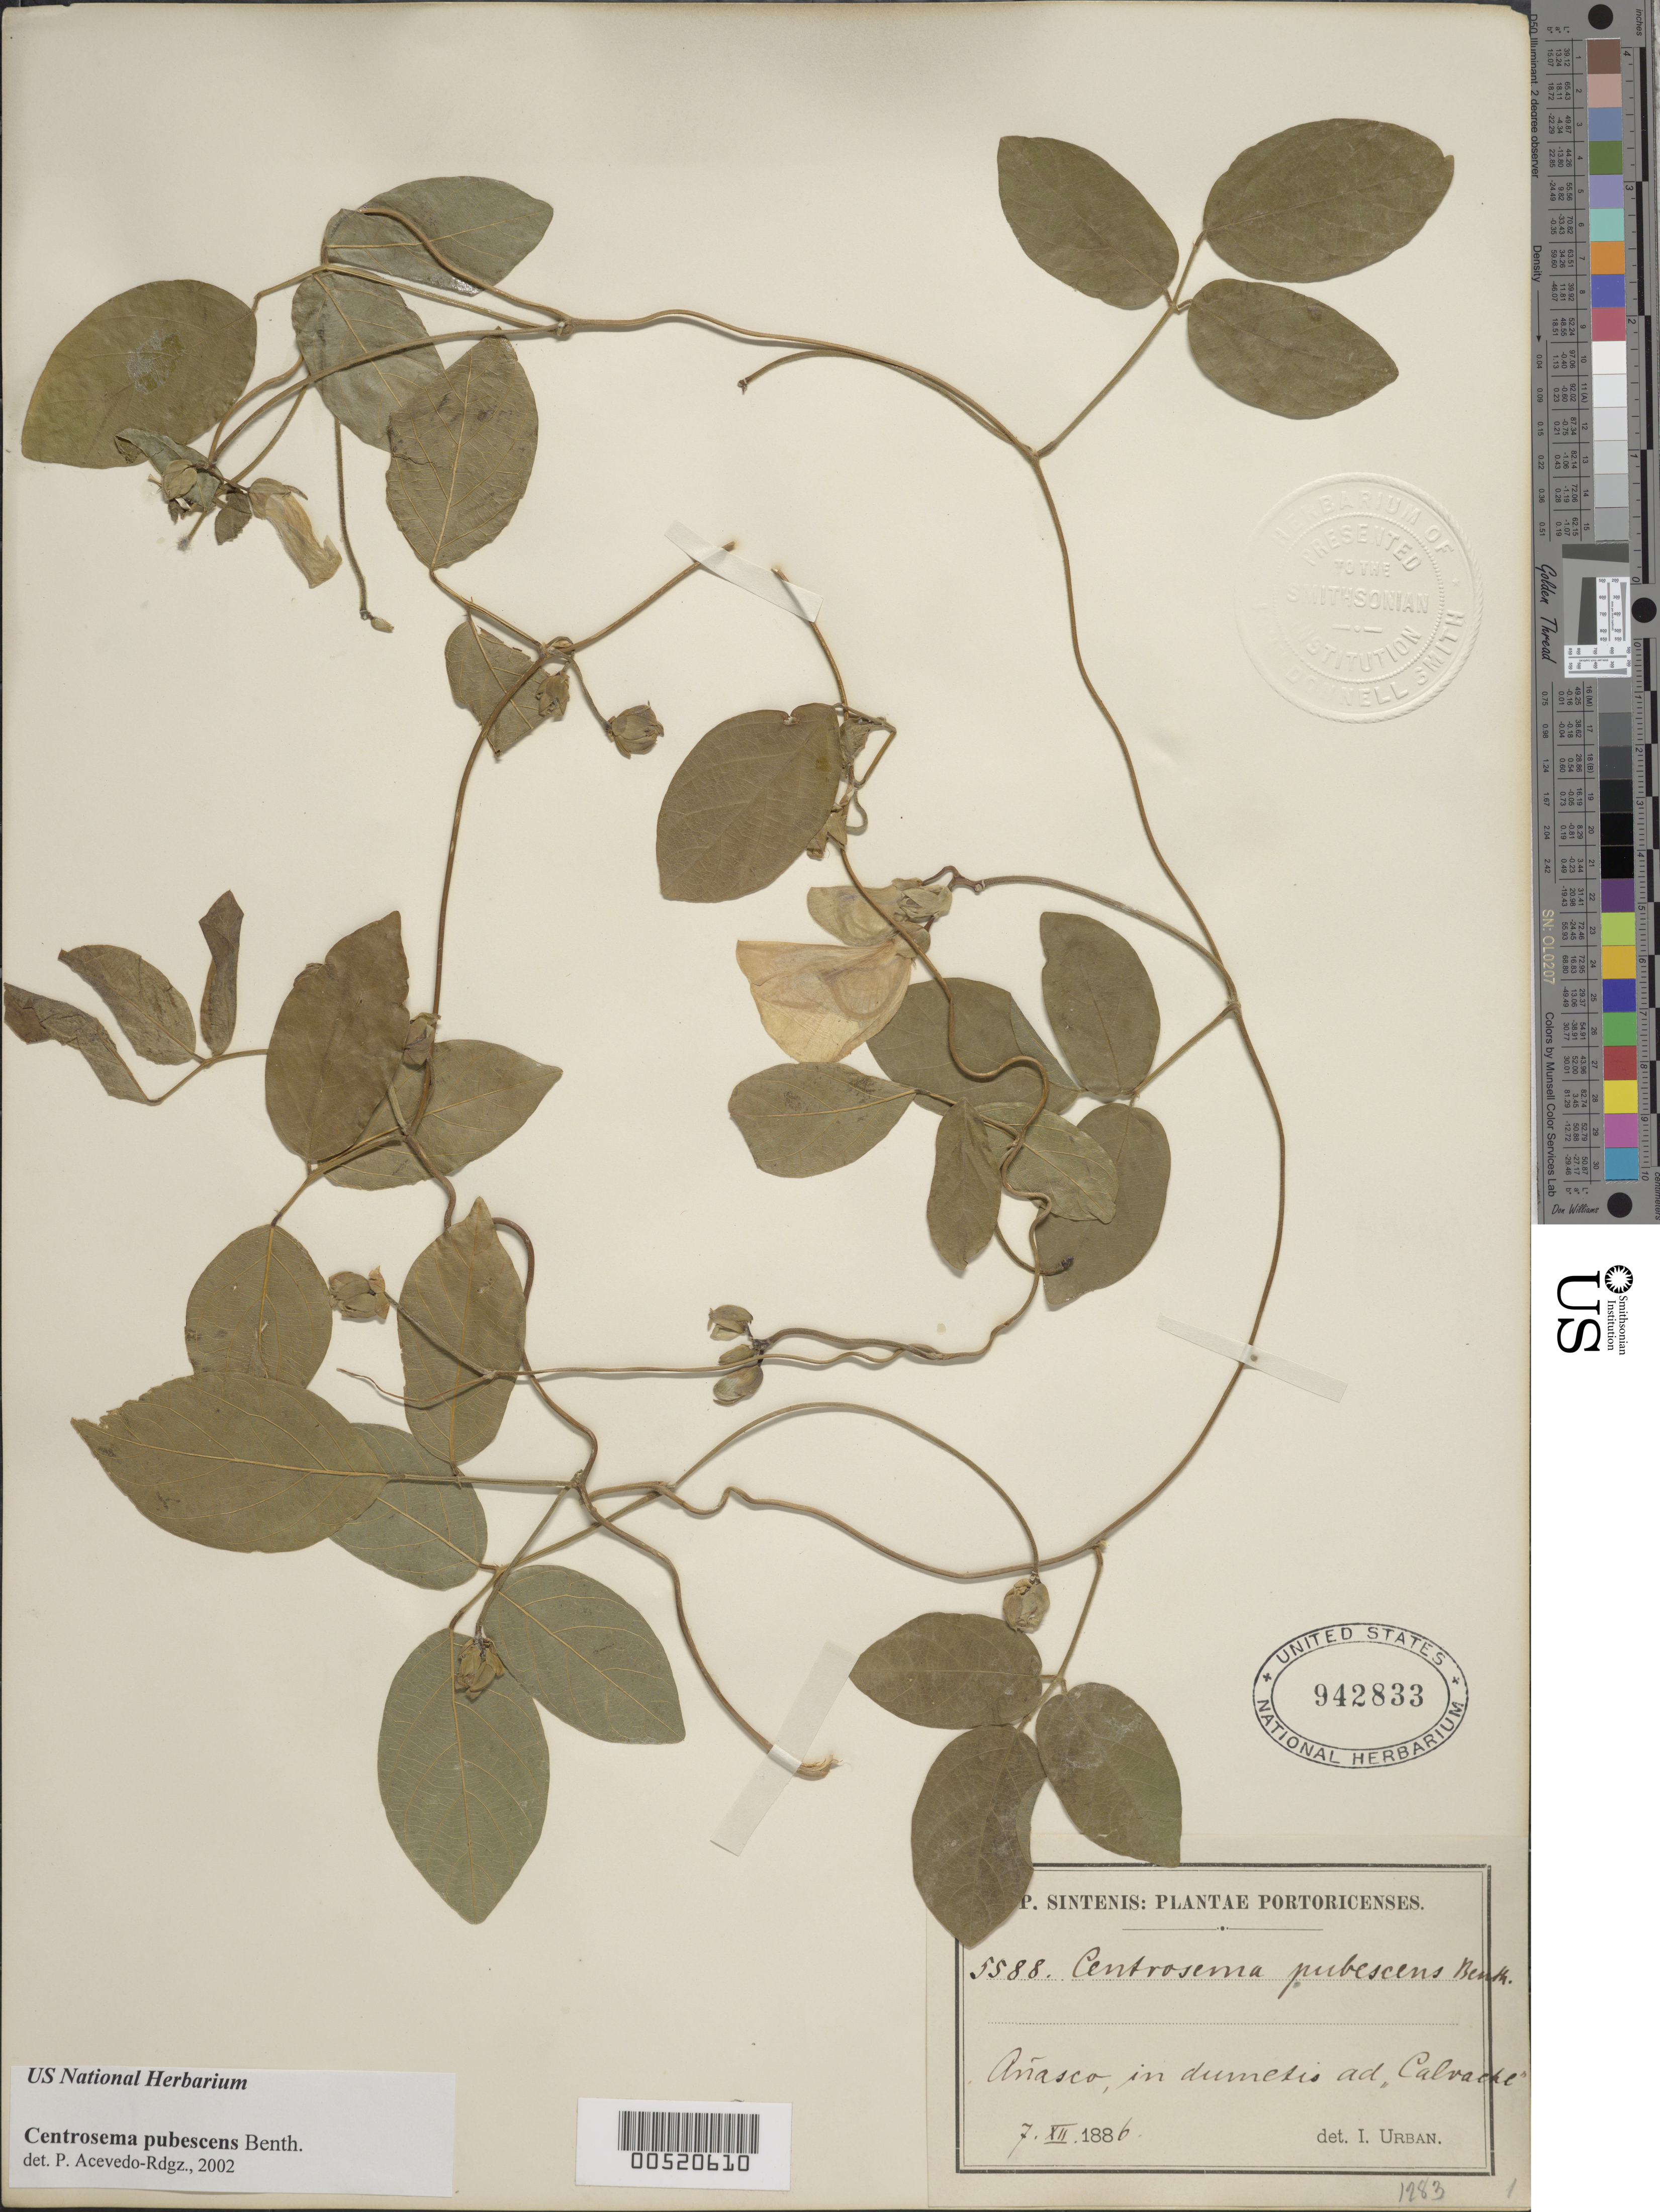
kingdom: Plantae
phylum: Tracheophyta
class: Magnoliopsida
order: Fabales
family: Fabaceae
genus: Centrosema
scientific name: Centrosema pubescens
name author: Benth.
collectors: P. Sintenis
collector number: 5588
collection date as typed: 07 Dec 1886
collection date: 1886-12-07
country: Puerto Rico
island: Greater Antilles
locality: Añasco. In dumetis ad "Calvache".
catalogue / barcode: US 942833